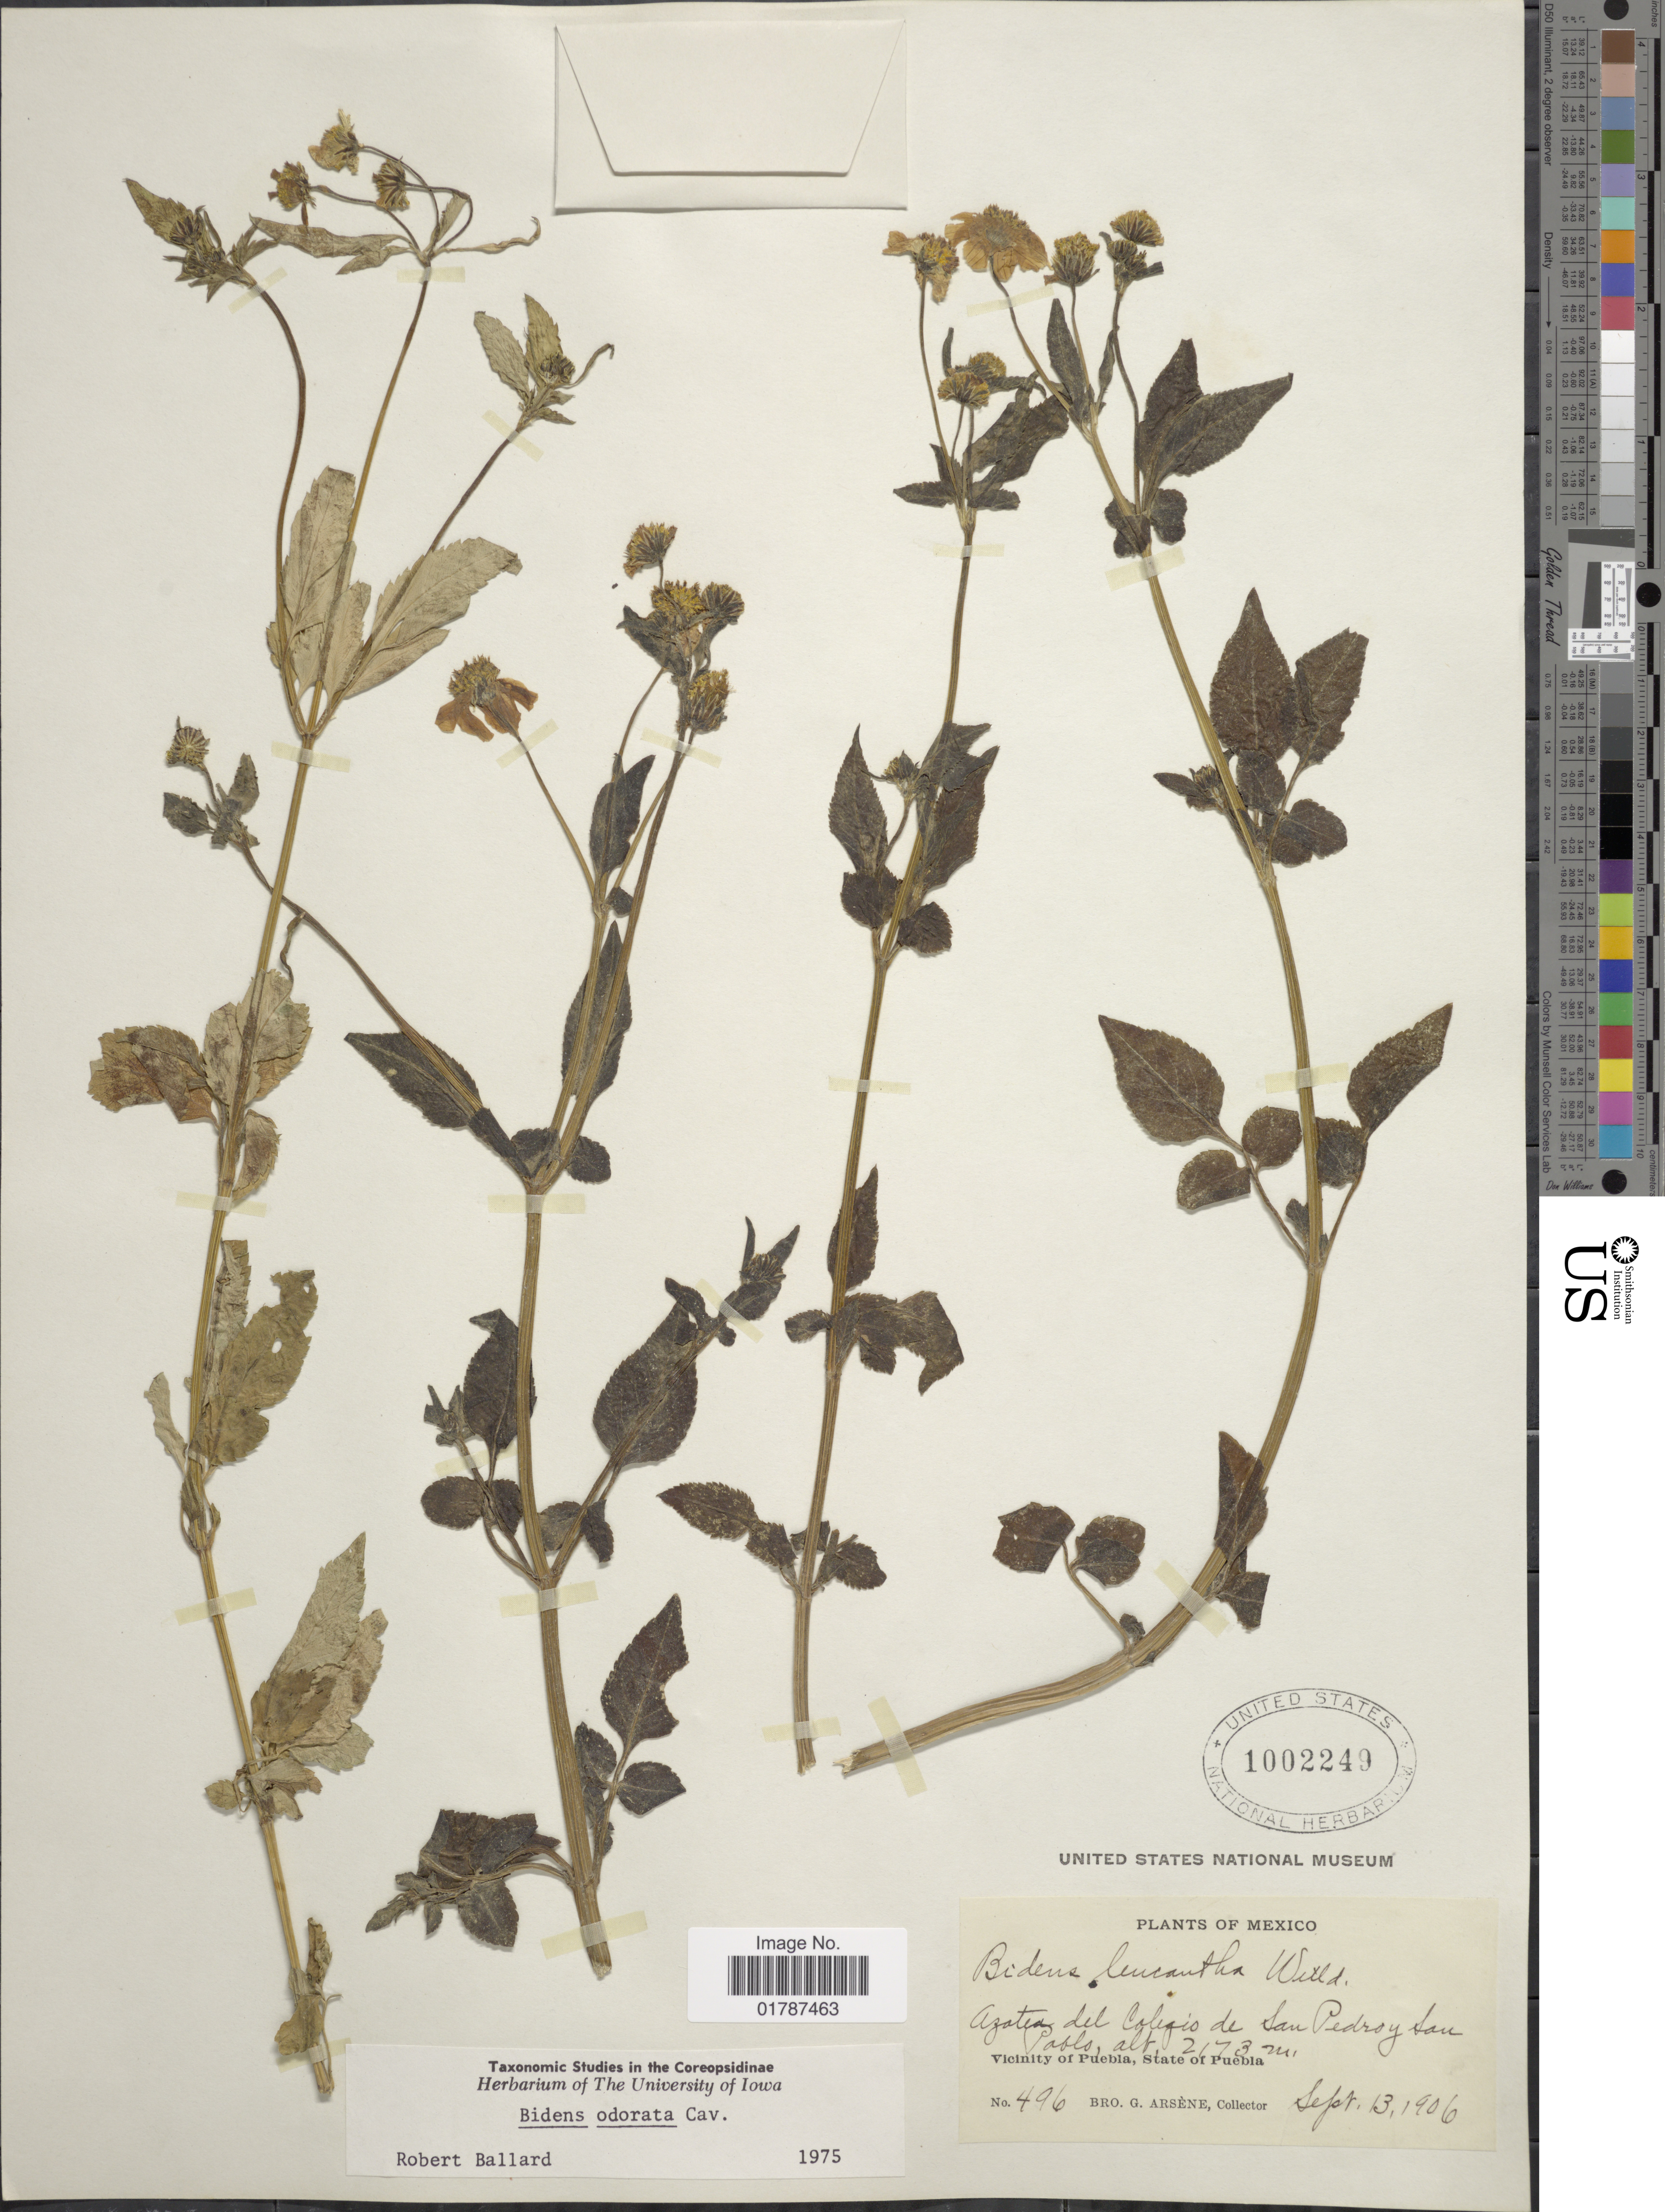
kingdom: Plantae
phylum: Tracheophyta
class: Magnoliopsida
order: Asterales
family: Asteraceae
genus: Bidens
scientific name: Bidens odorata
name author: Cav.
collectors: Bro. G. Arsène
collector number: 496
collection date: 1906-09-13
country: Mexico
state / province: Puebla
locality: Azotea del Colegio de San Pedro y San Pablo, Vicinity of Puebla, State of Puebla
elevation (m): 2173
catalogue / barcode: US 1002249